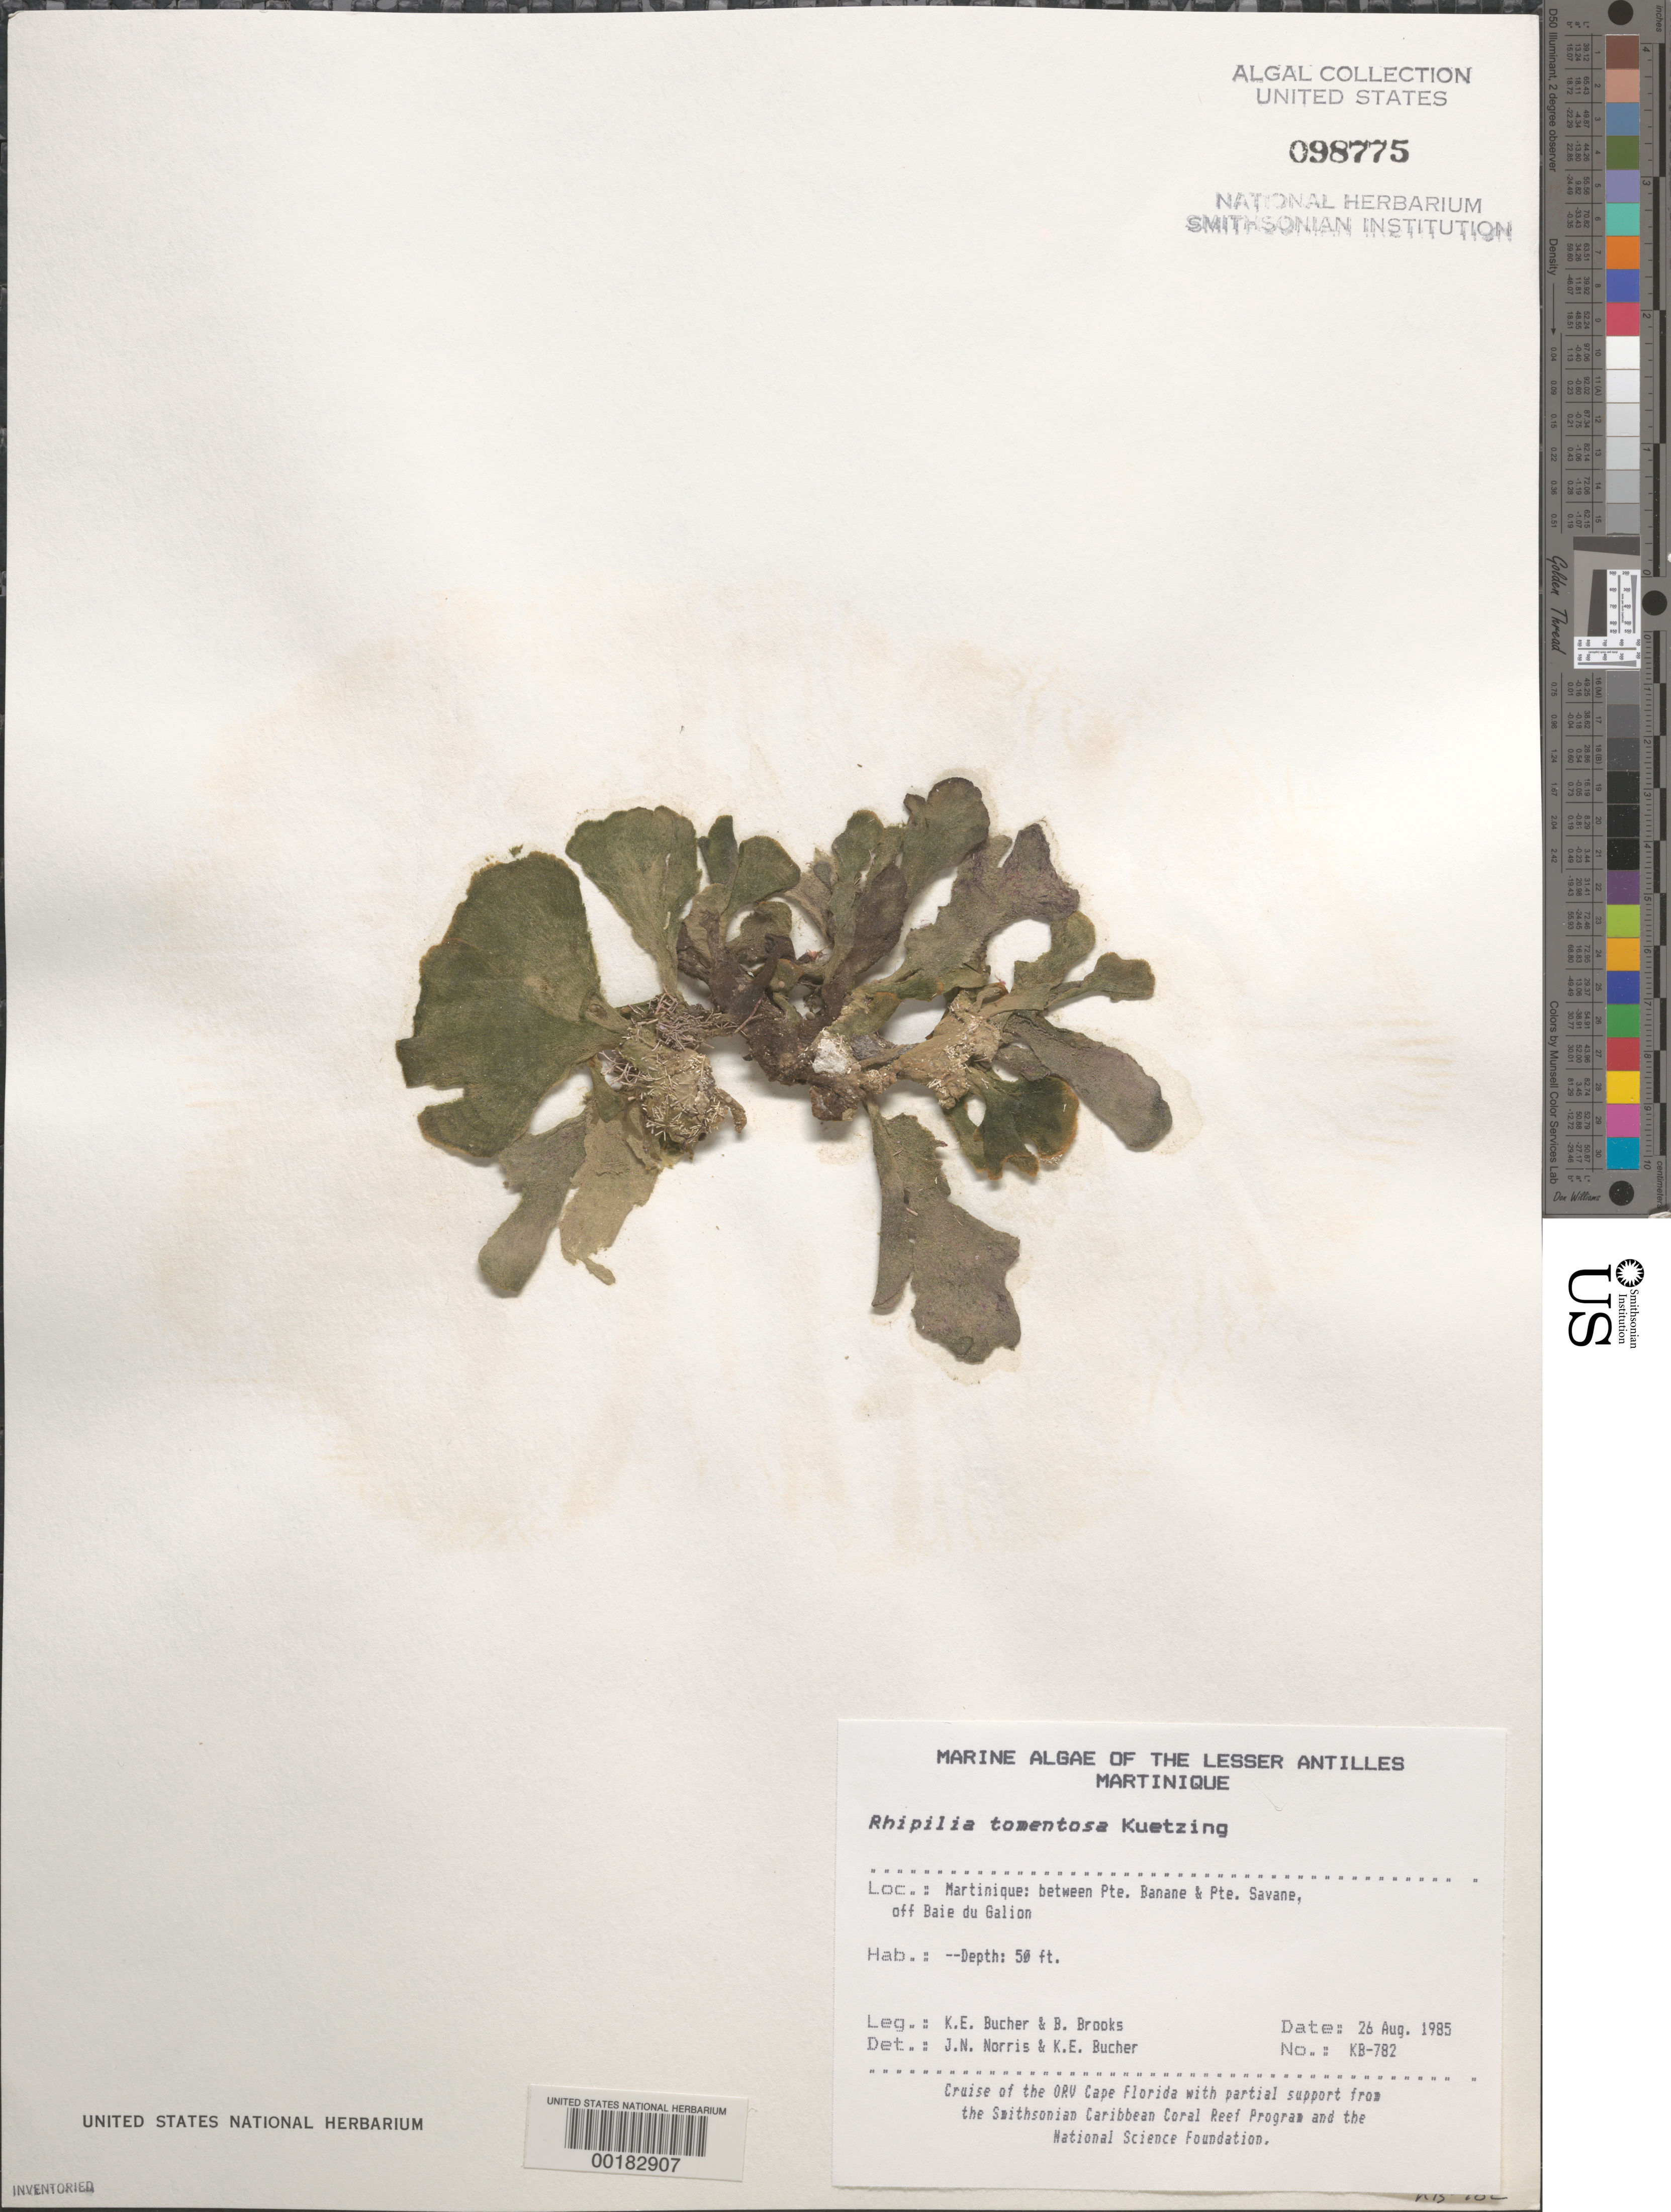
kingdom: Plantae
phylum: Chlorophyta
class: Ulvophyceae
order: Bryopsidales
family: Rhipiliaceae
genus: Rhipilia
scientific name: Rhipilia tomentosa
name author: Kütz.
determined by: Norris, J. N.; Bucher, K. E.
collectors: K. E. Bucher & B. Brooks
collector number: Kb-782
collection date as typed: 26 Aug 1985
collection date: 1985-08-26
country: Martinique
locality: Between Pointe Banane and Pointe Savane, off Baie du Galion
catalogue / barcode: US 98775